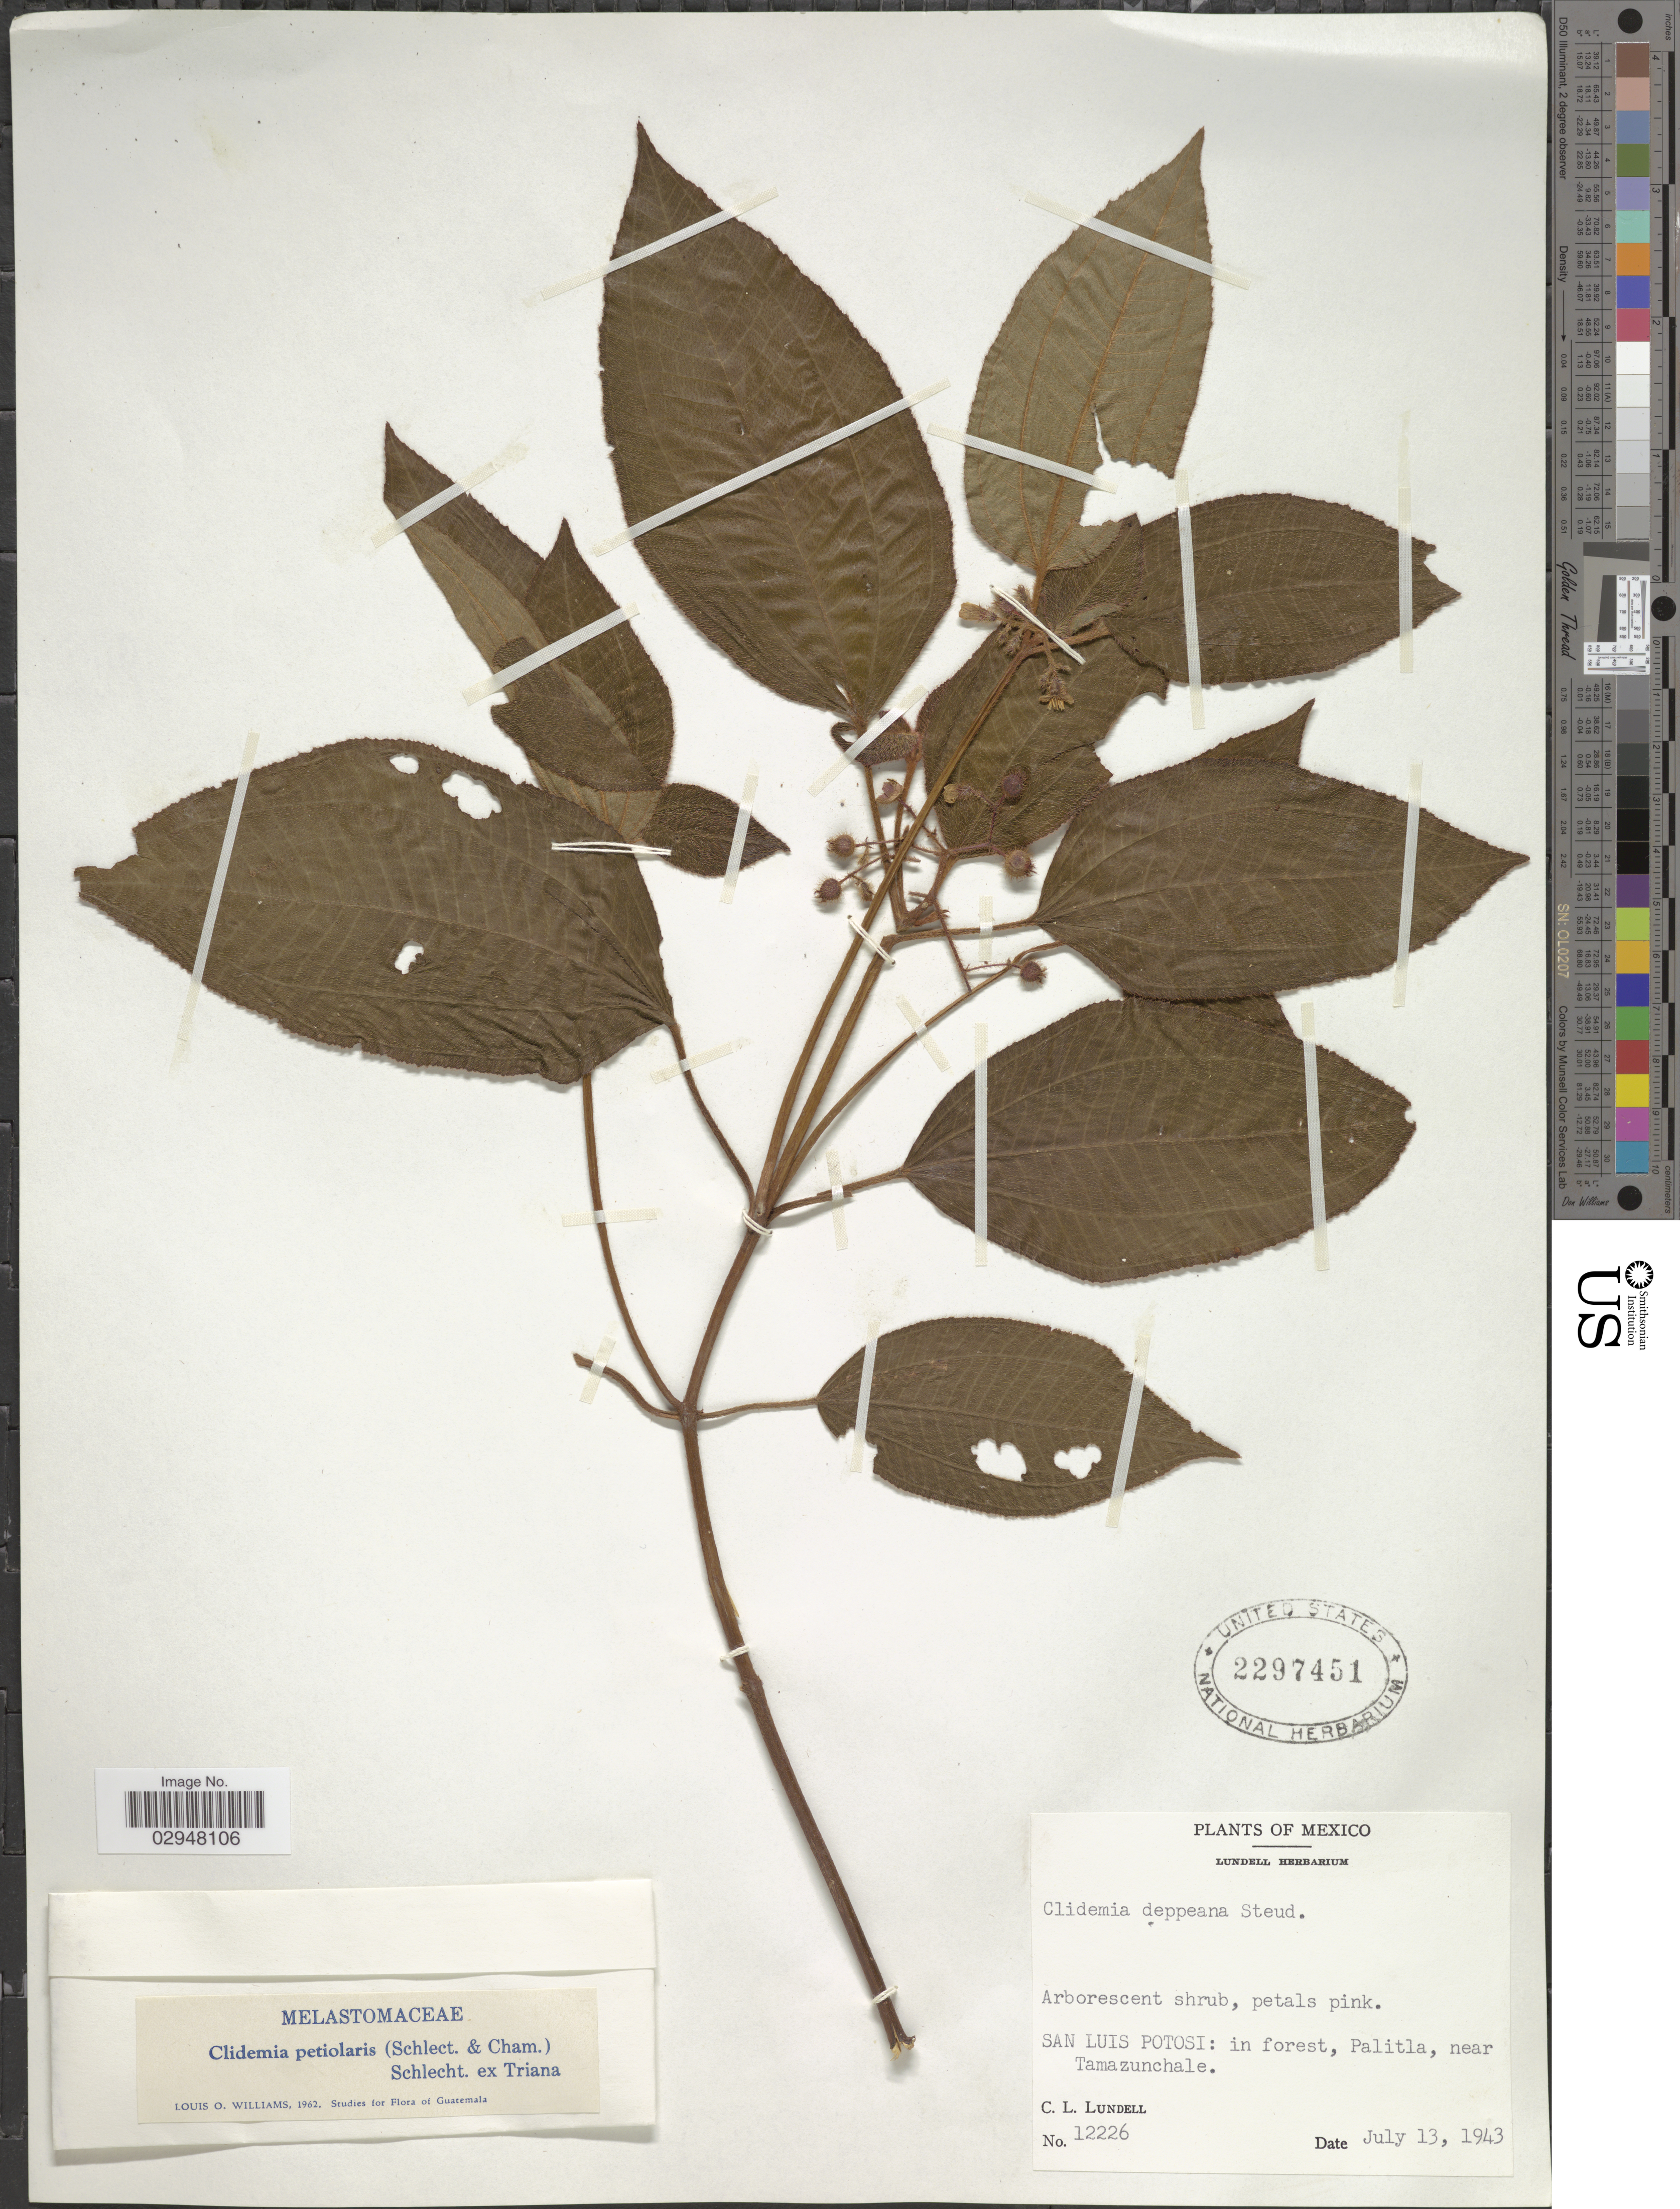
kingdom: Plantae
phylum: Tracheophyta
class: Magnoliopsida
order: Myrtales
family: Melastomataceae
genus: Clidemia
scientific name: Clidemia petiolaris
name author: (Schltdl. & Cham.) Schltdl. ex Triana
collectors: C. L. Lundell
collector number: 12226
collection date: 1943-07-13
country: Mexico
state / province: San Luis Potosí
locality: In forest, Palitla, near Tamazunchale.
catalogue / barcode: US 2297451